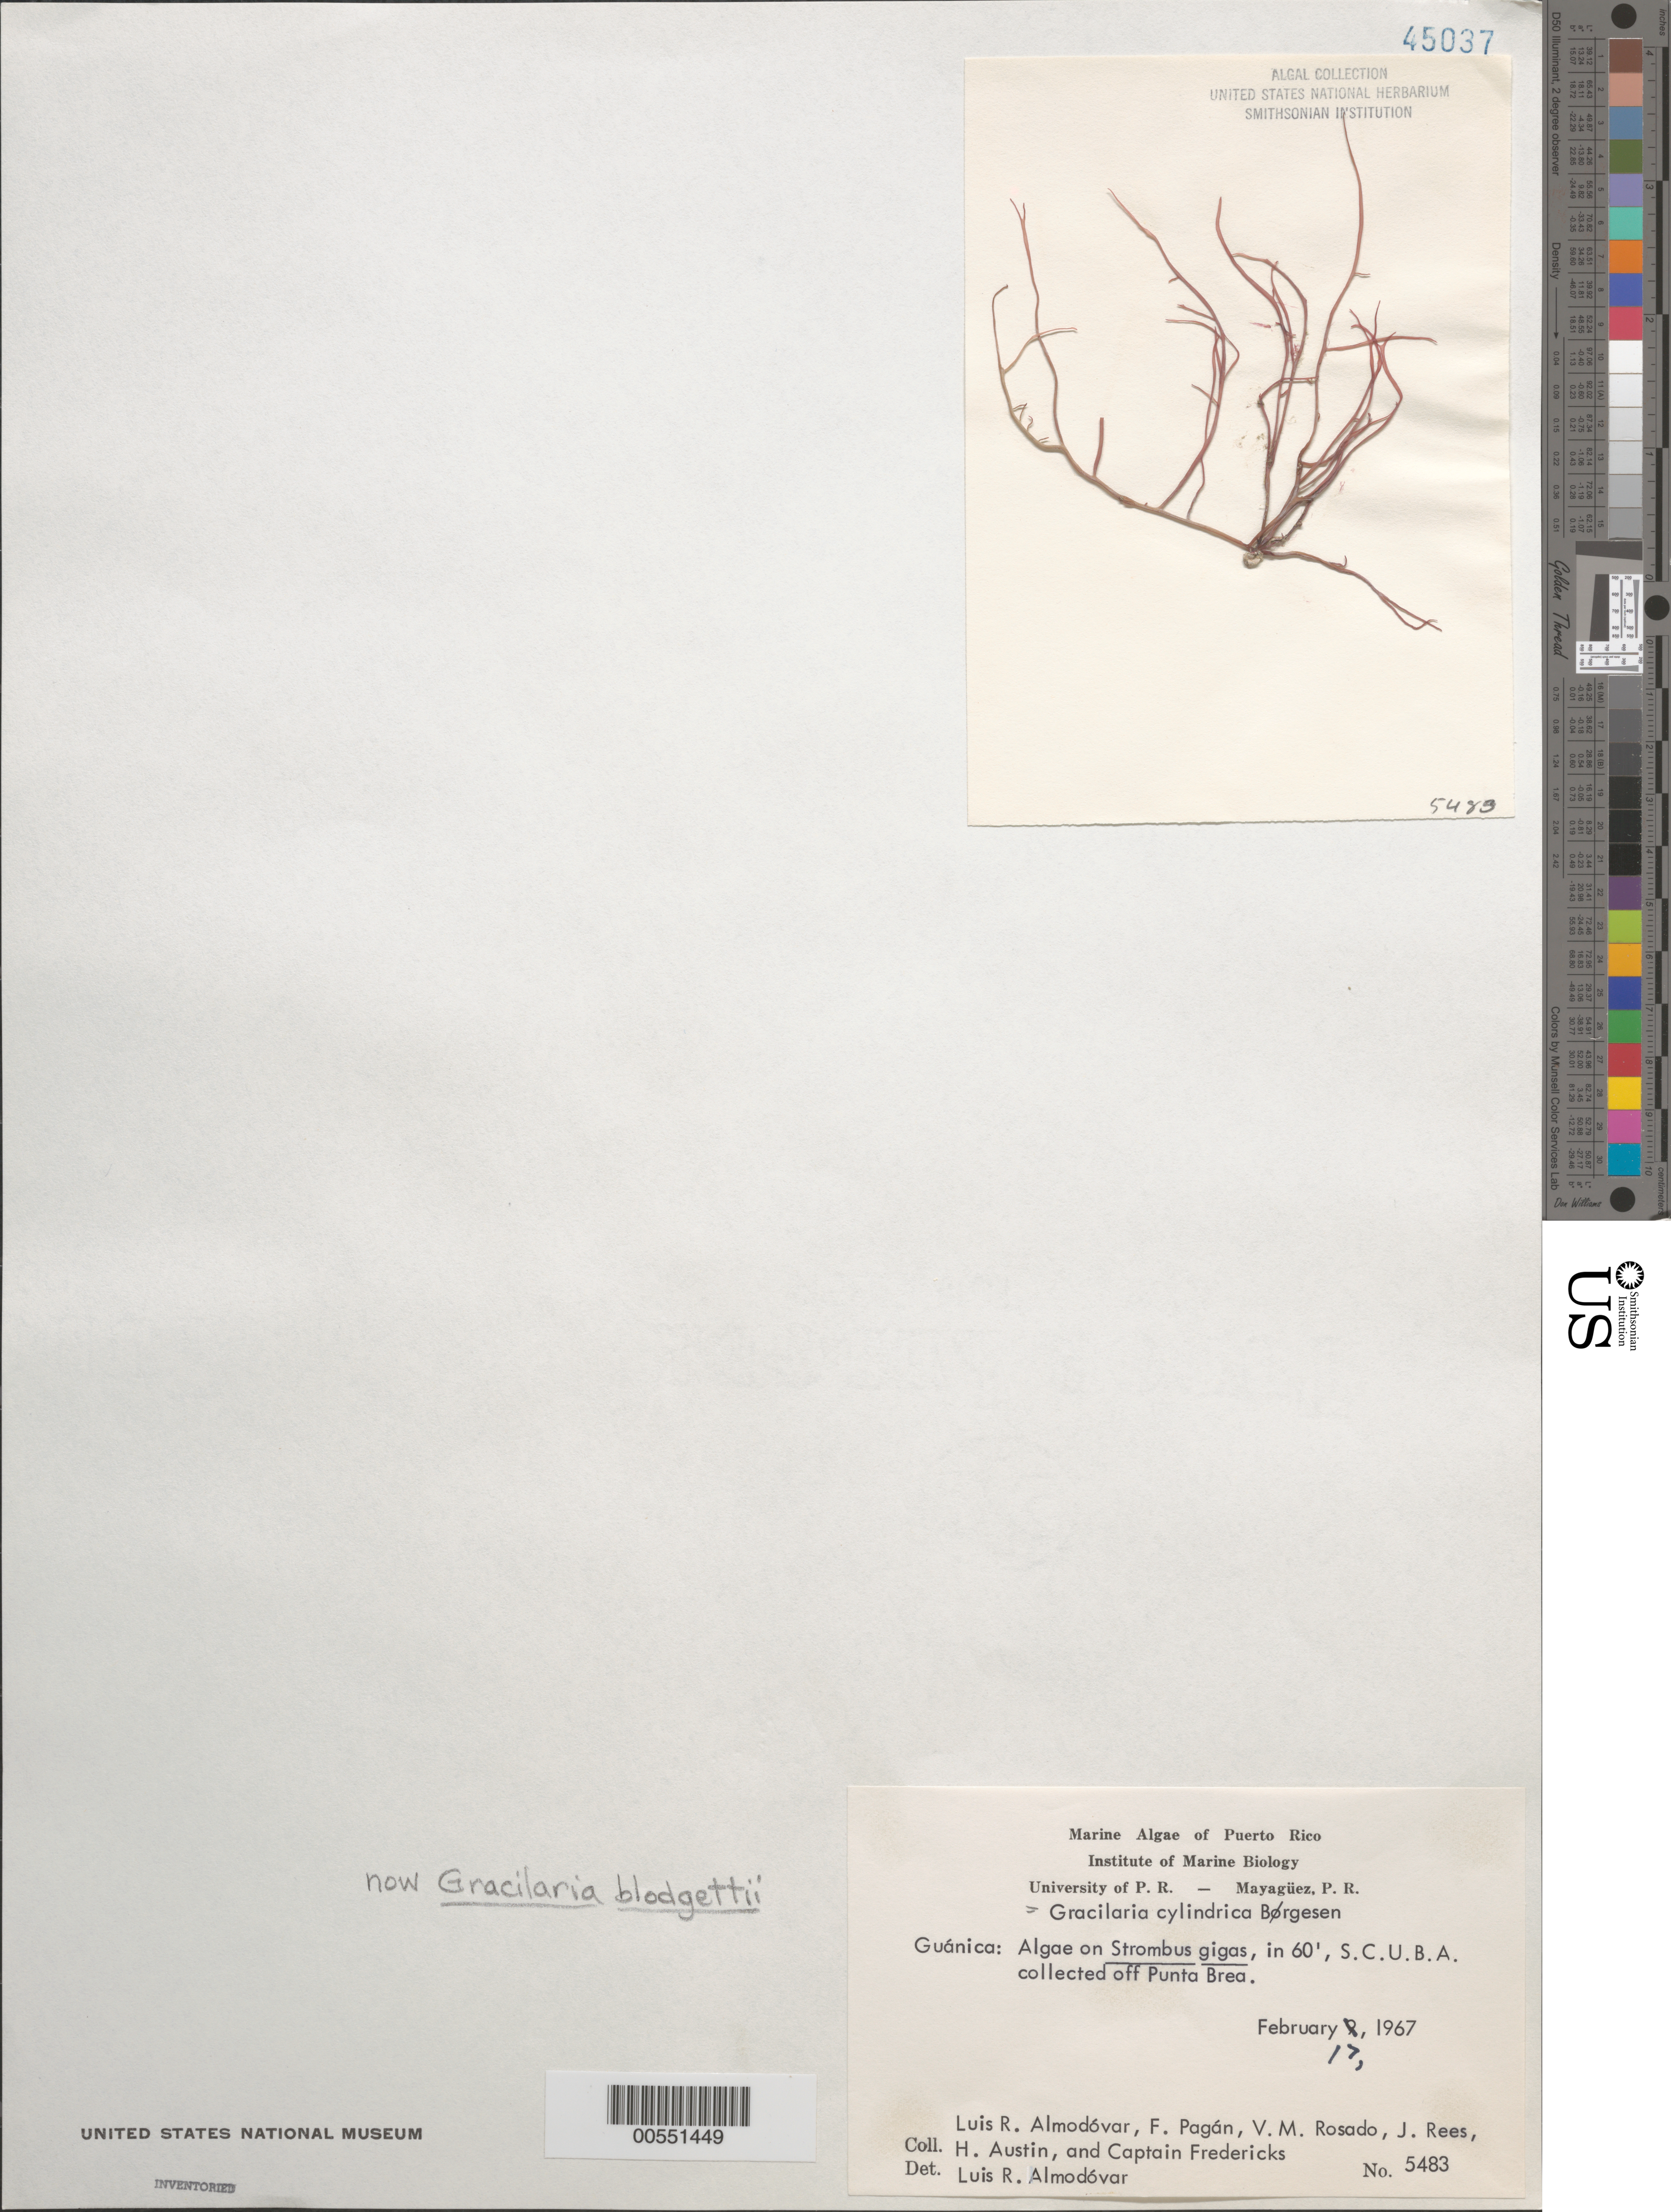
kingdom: Plantae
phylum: Rhodophyta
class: Florideophyceae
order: Gracilariales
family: Gracilariaceae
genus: Gracilaria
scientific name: Gracilaria blodgettii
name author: Harv.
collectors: L. Almodovar, F. Pagan, V. Rosado, J. Rees, H. Austin & C. Fredericks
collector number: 5483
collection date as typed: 17 Feb 1967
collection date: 1967-02-17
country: Puerto Rico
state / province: Guanica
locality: Off Punta Brea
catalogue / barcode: US 45037